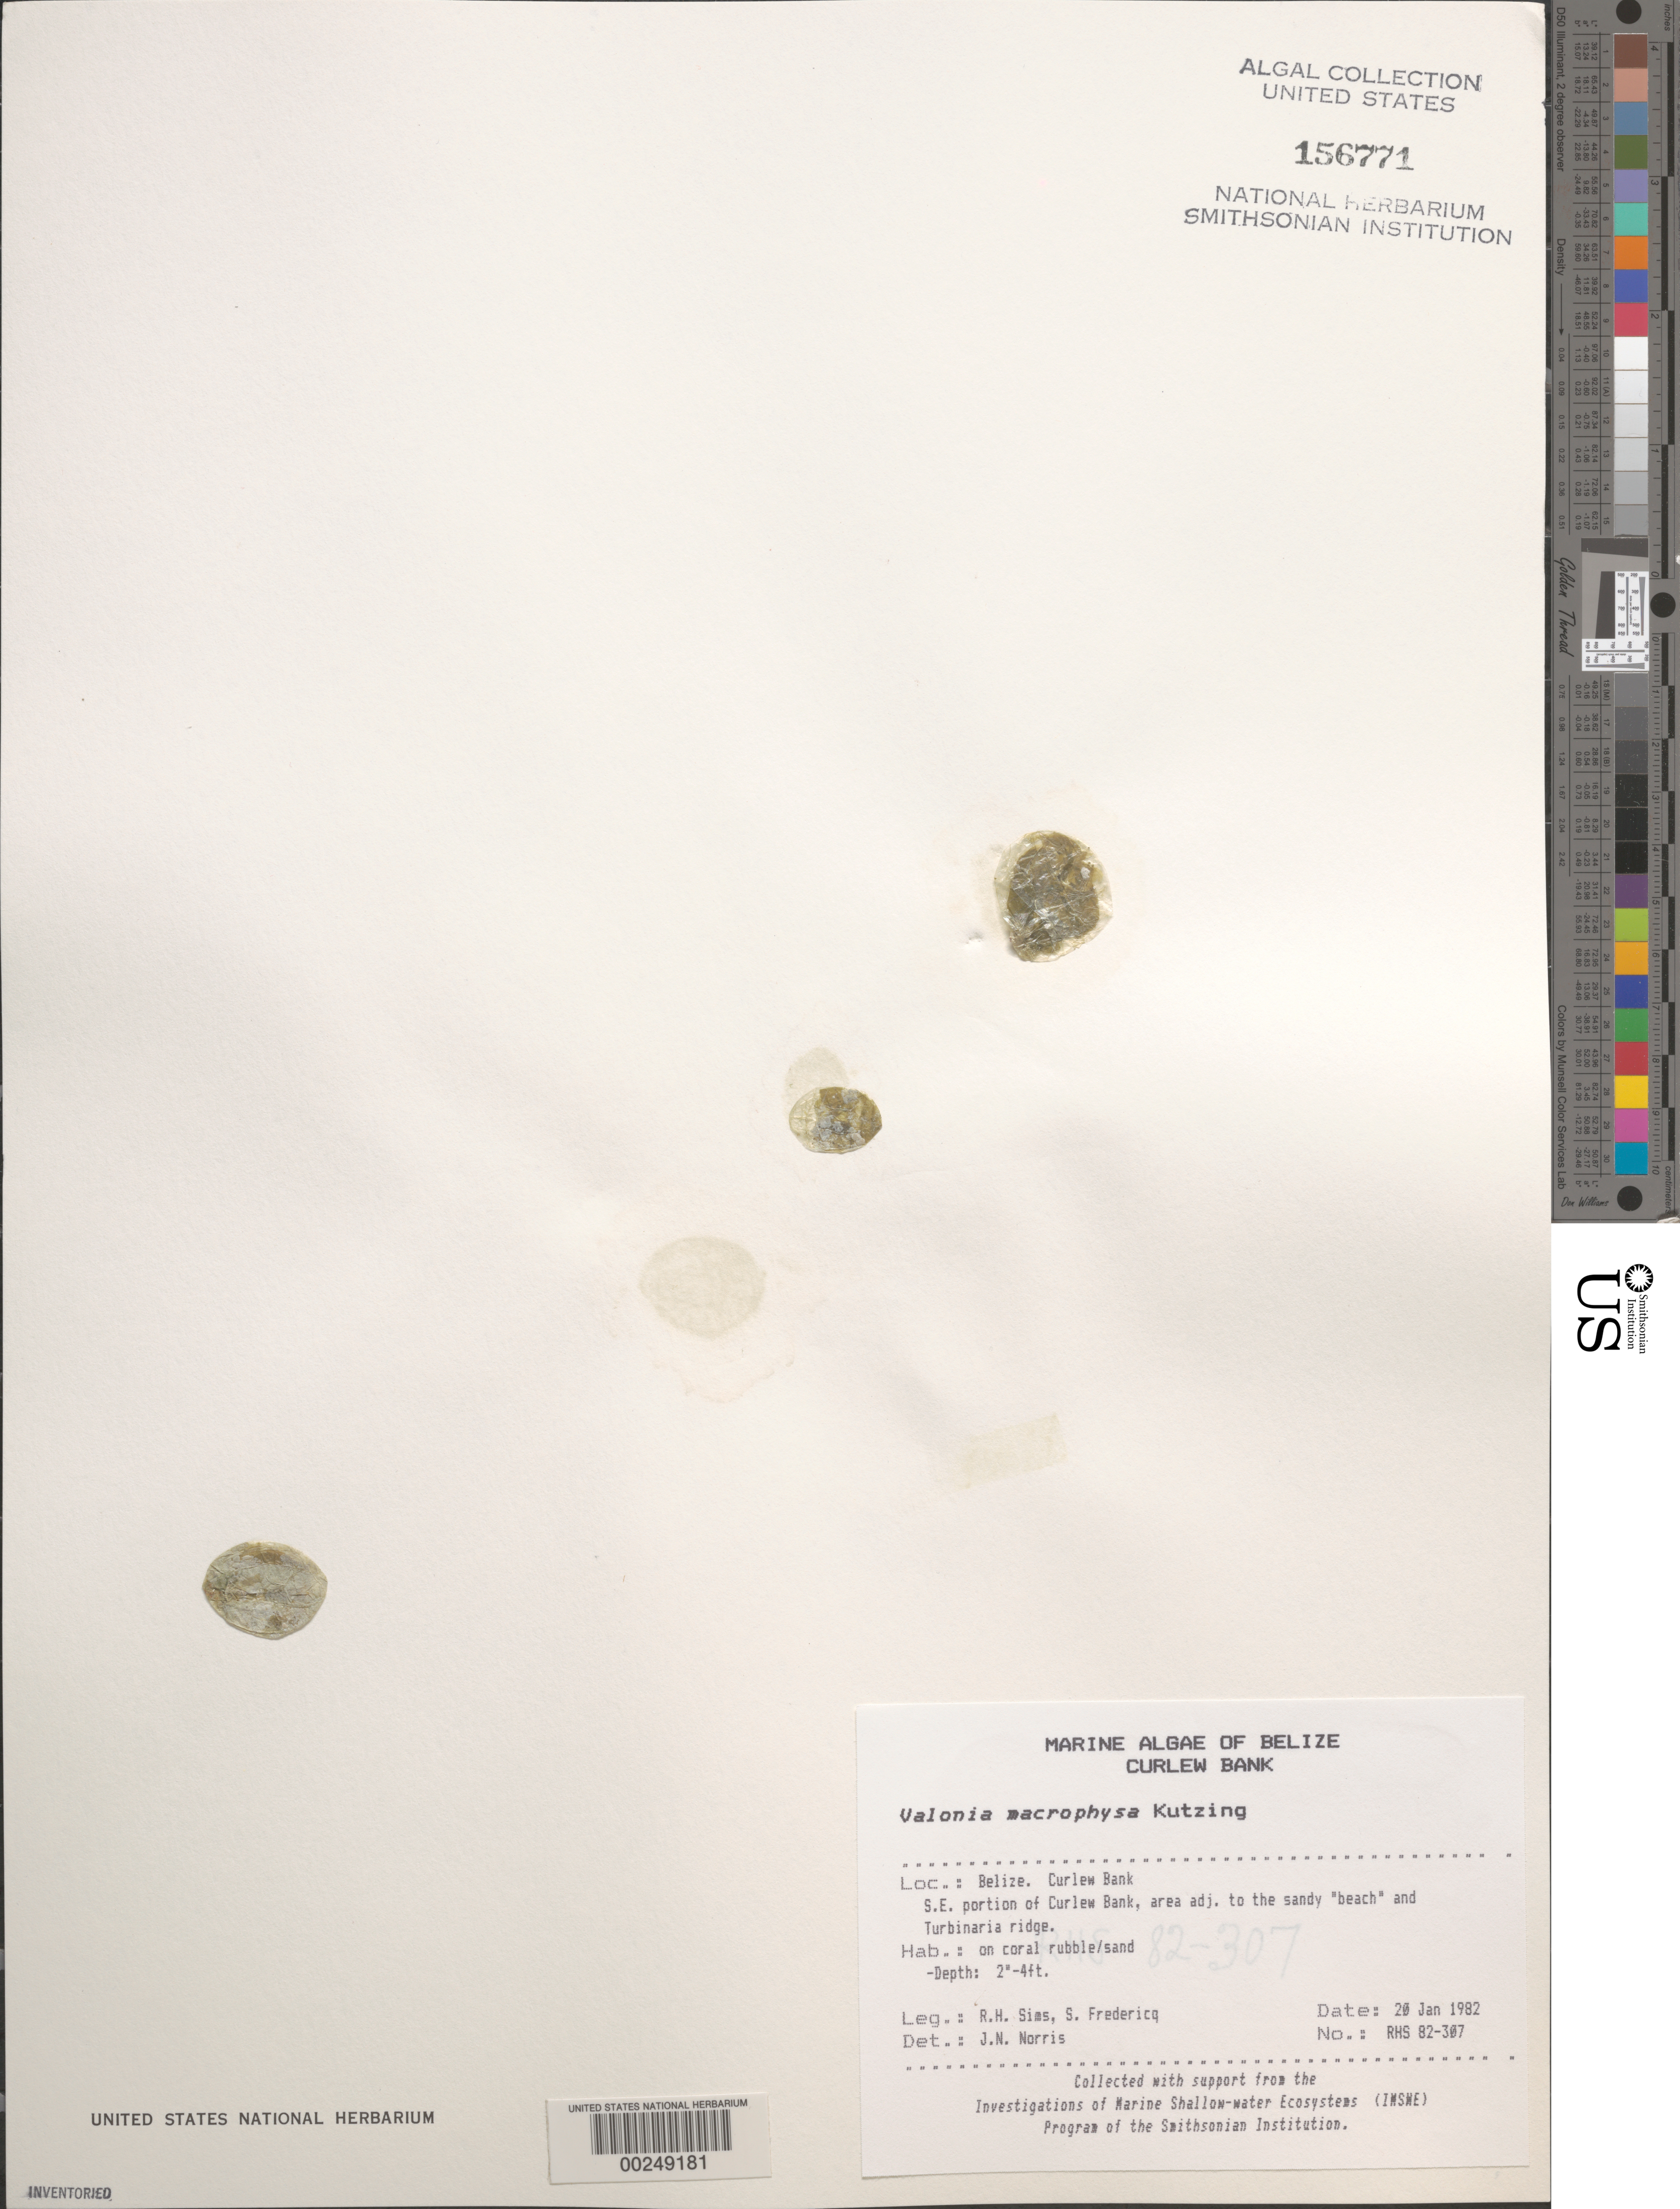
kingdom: Plantae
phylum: Chlorophyta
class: Ulvophyceae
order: Siphonocladales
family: Valoniaceae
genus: Valonia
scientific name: Valonia macrophysa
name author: Kütz.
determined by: Norris, James N.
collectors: R. H. Sims & S. Fredericq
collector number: RHS 82-307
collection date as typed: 20 Jan 1982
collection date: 1982-01-20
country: Belize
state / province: Stann Creek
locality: Curlew Bank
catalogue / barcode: US 156771